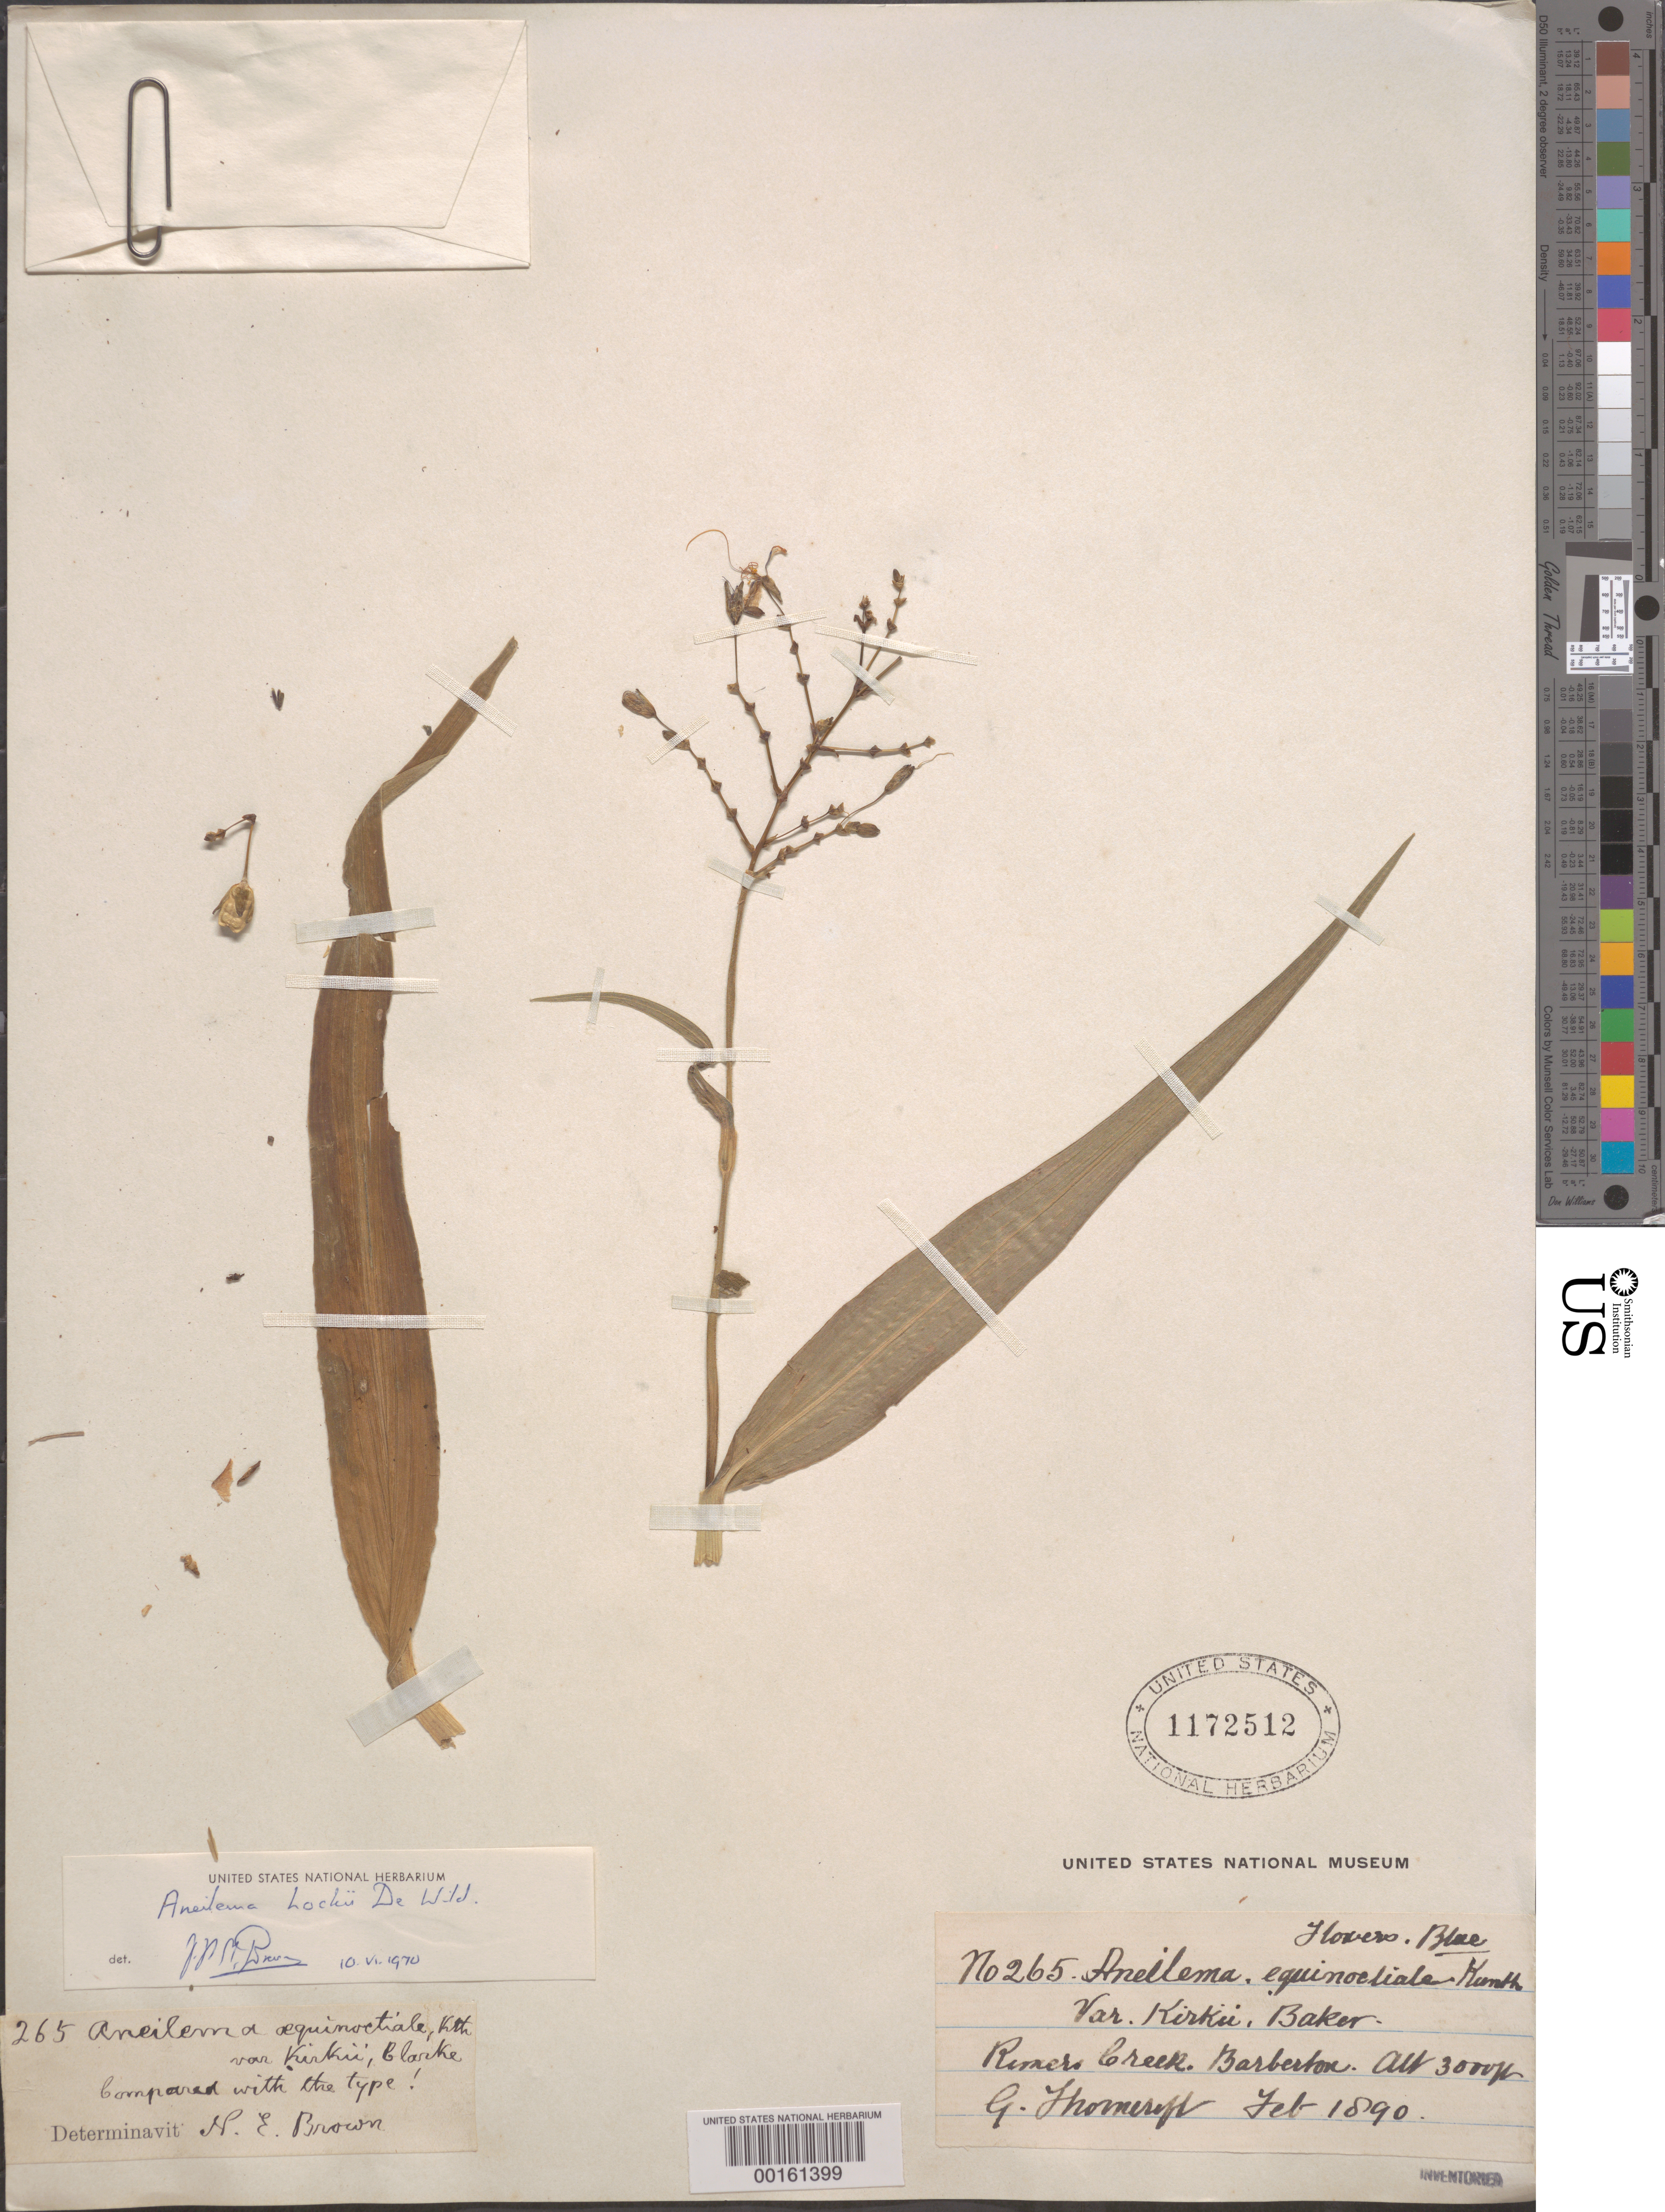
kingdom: Plantae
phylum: Tracheophyta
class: Liliopsida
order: Commelinales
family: Commelinaceae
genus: Aneilema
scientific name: Aneilema hockii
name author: De Wild.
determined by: Brennan, J.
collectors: G. Thormerift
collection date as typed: Feb 1890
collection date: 1890-02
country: South Africa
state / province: Mpumalanga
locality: Ramers creek, barberton. Transvaal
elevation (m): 915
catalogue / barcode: US 1172512